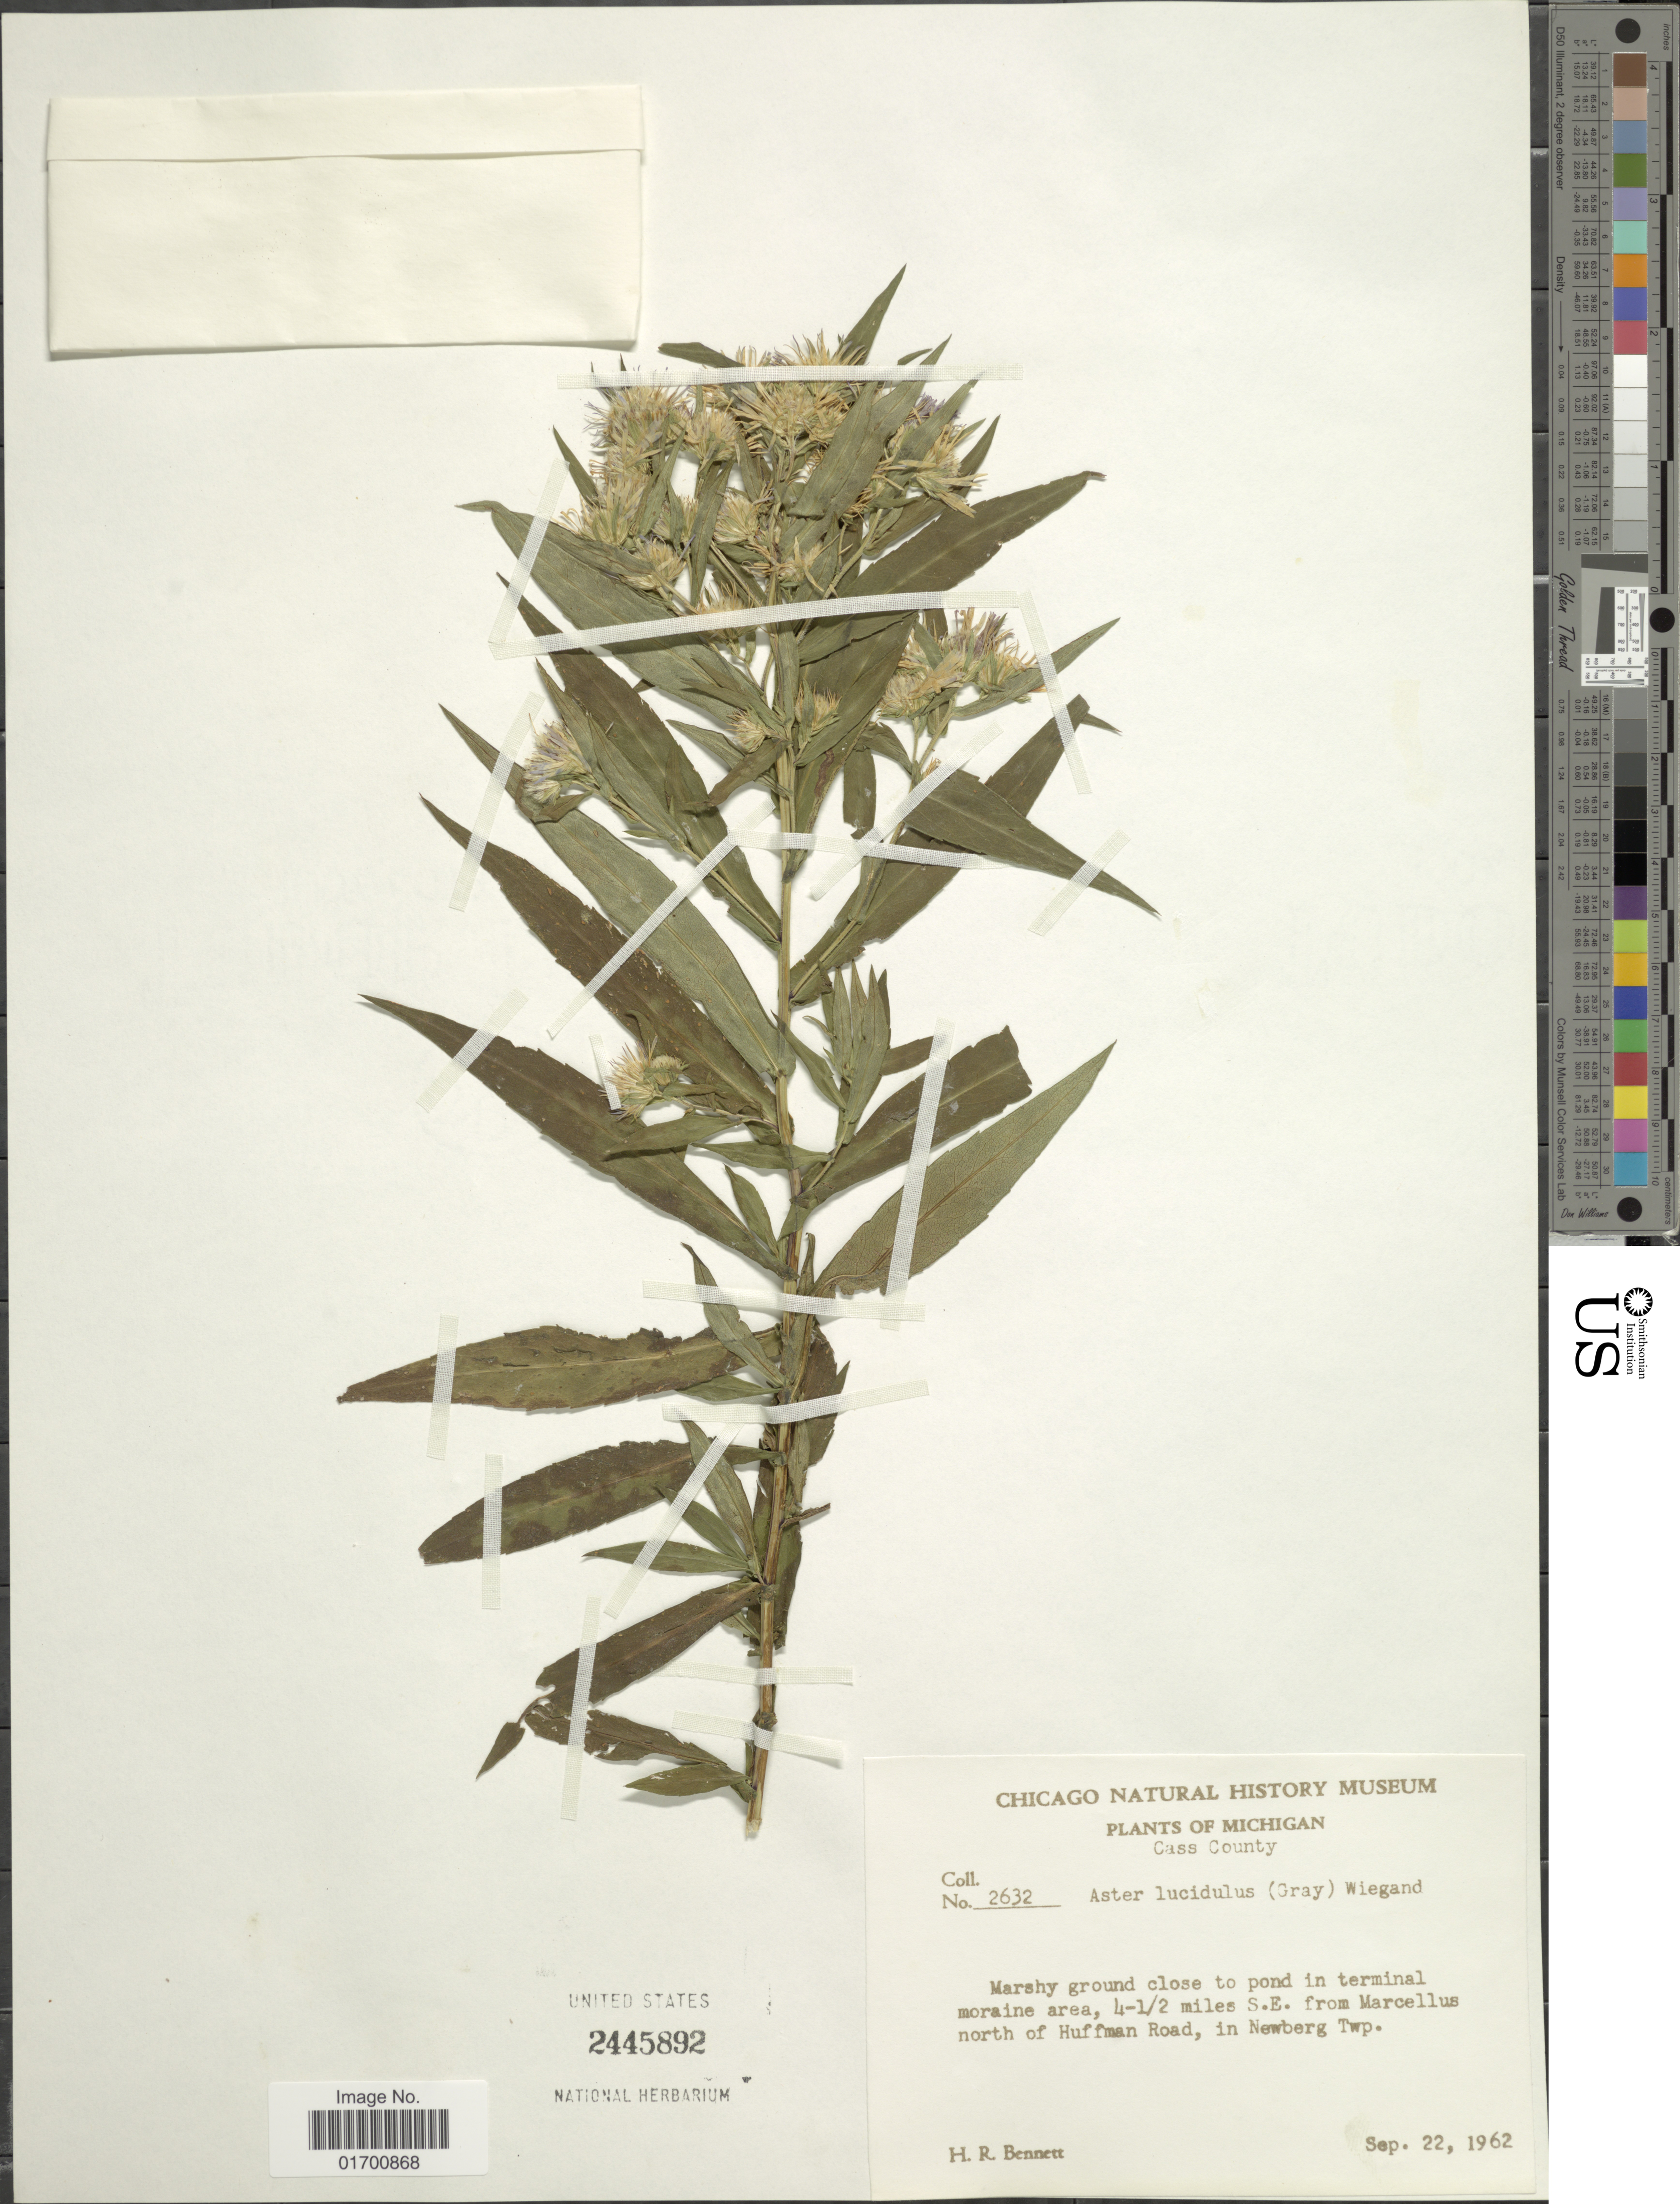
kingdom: Plantae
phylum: Tracheophyta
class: Magnoliopsida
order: Asterales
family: Asteraceae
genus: Symphyotrichum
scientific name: Symphyotrichum firmum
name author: (Nees) G.L. Nesom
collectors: H. R. Bennett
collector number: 2632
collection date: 1962-09-22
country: United States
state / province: Michigan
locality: Cass County, Marshy ground close to pond terminal moraine area, 4-½ miles S.E. from Marcellus north of Huffman Road, in Newberg Twp.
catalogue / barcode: US 2445892